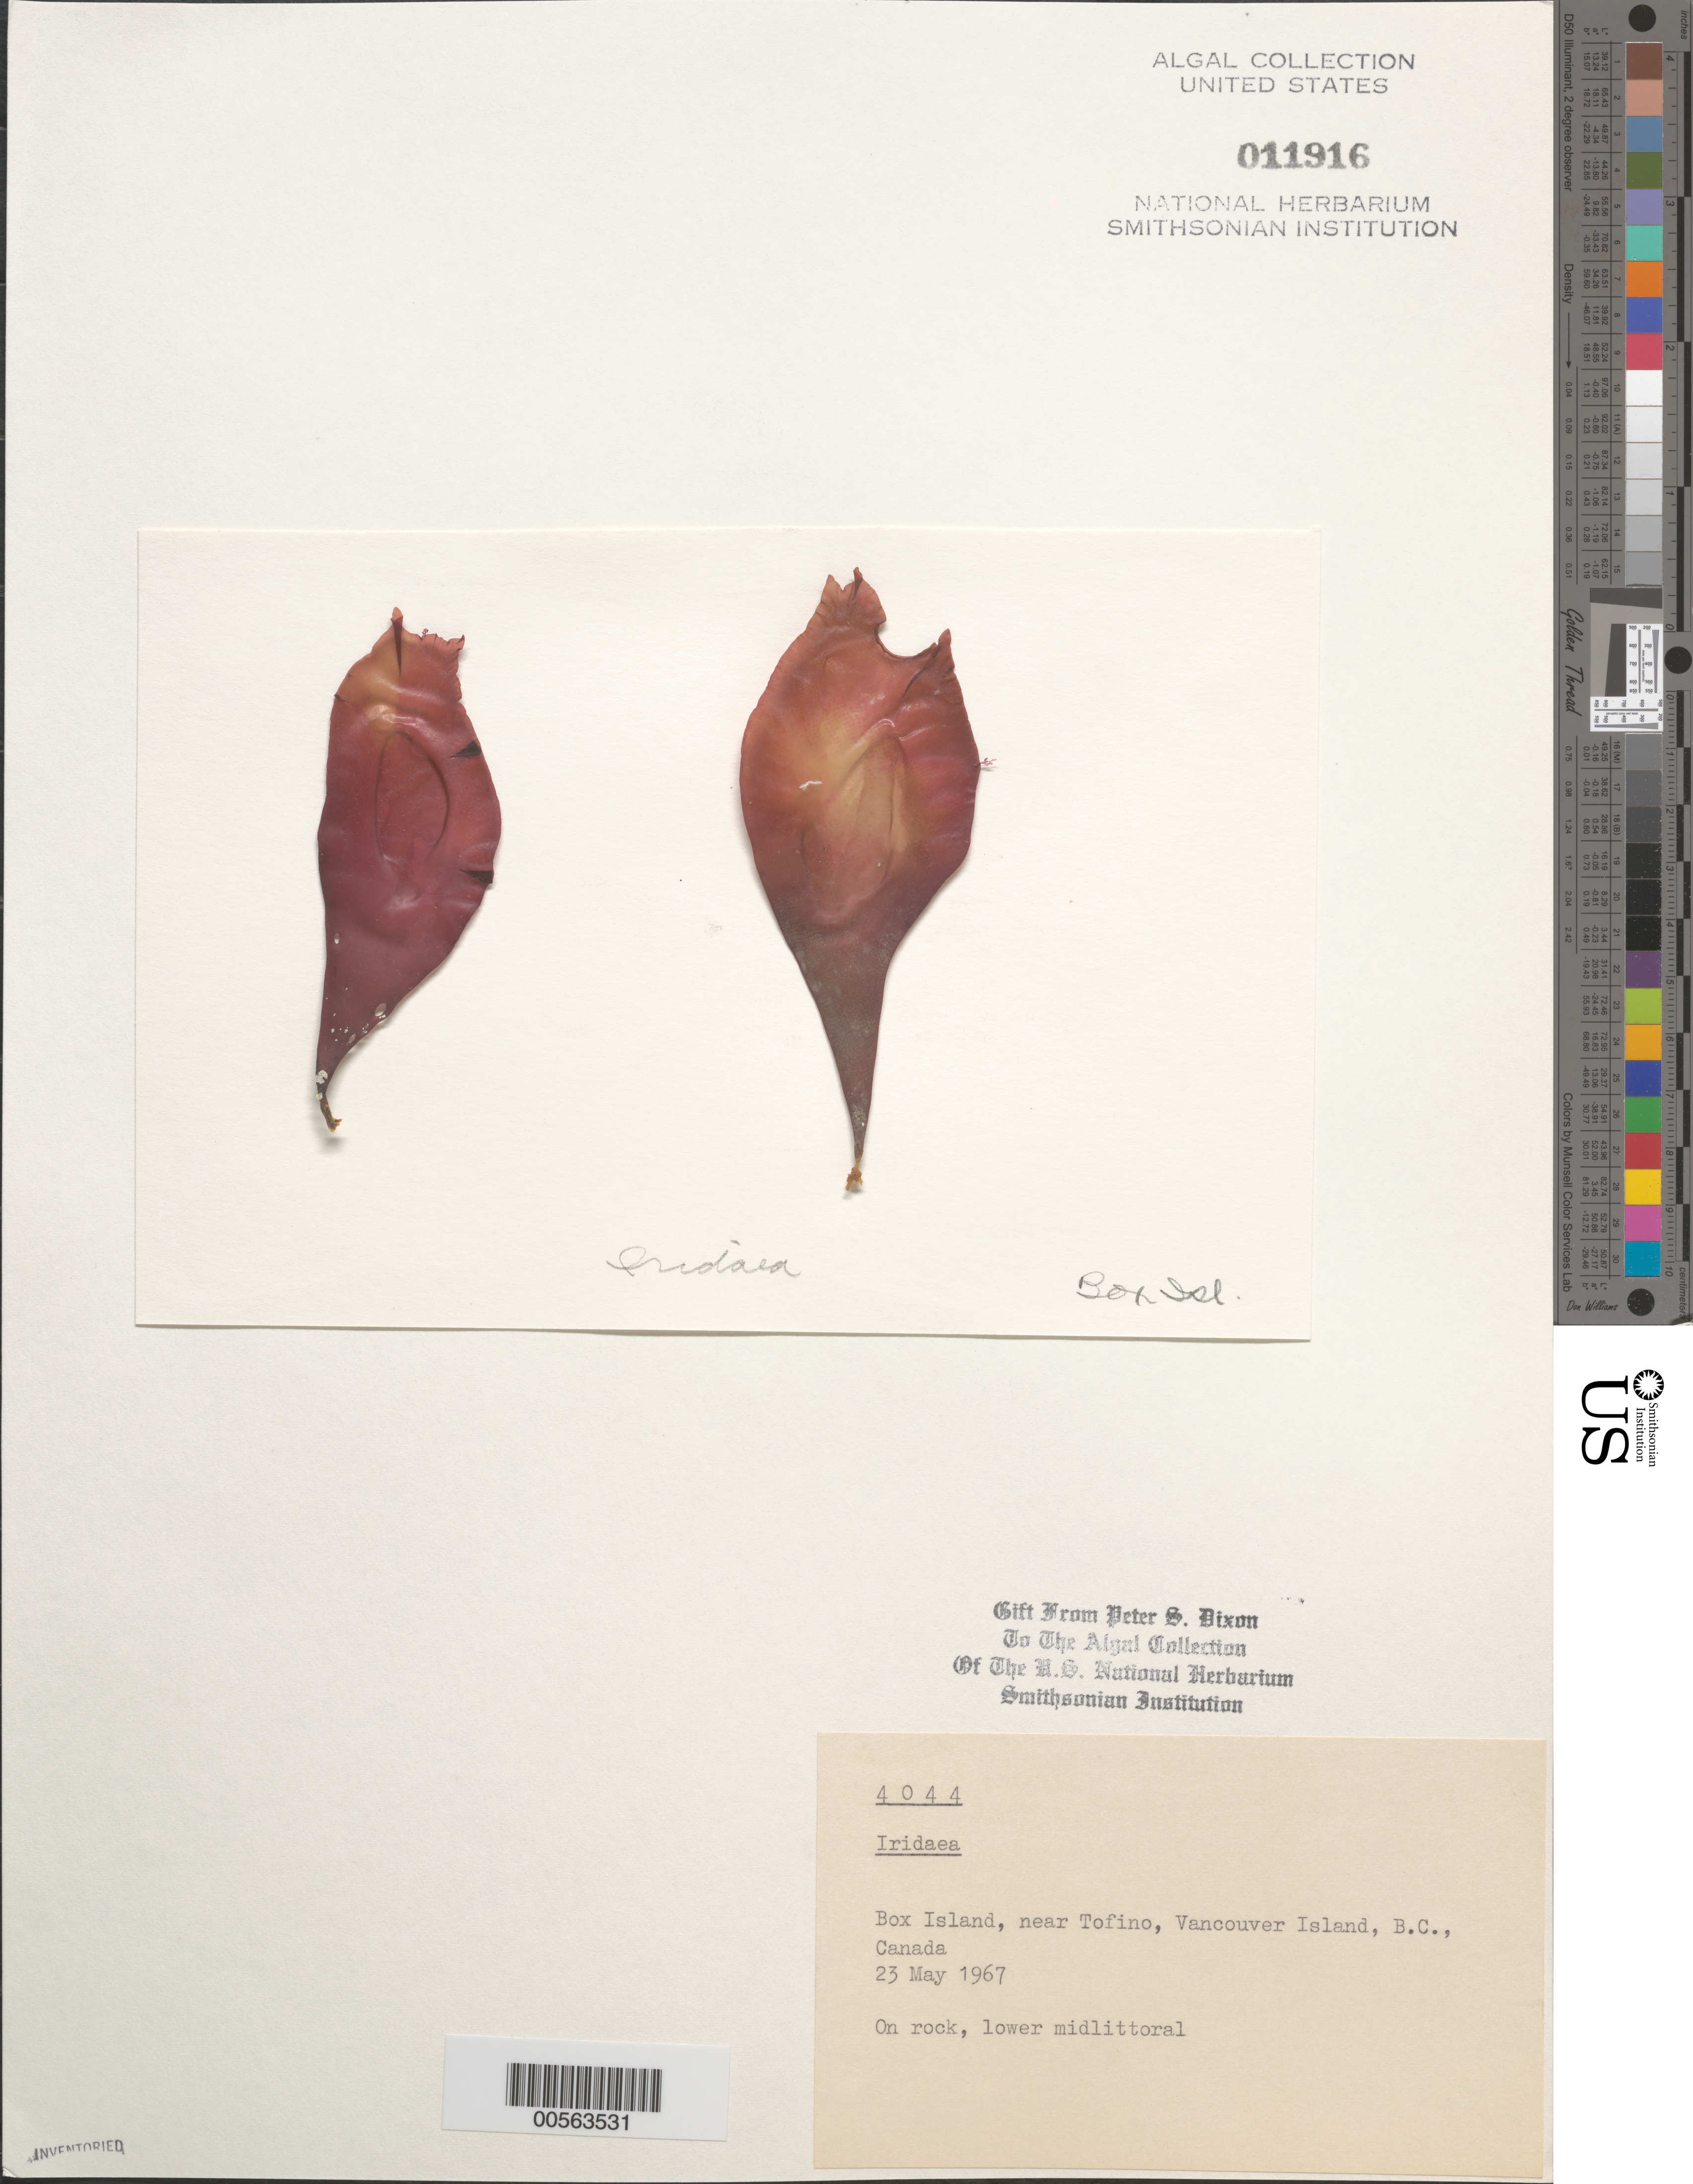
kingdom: Plantae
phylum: Rhodophyta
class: Florideophyceae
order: Gigartinales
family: Gigartinaceae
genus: Iridaea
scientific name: Iridaea sp.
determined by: Dixon, P. S.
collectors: P. S. Dixon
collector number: PSD 4044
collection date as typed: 23 May 1967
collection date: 1967-05-23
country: Canada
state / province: British Columbia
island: Vancouver Island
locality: Near Tofino, Vancouver Island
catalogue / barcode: US 11916